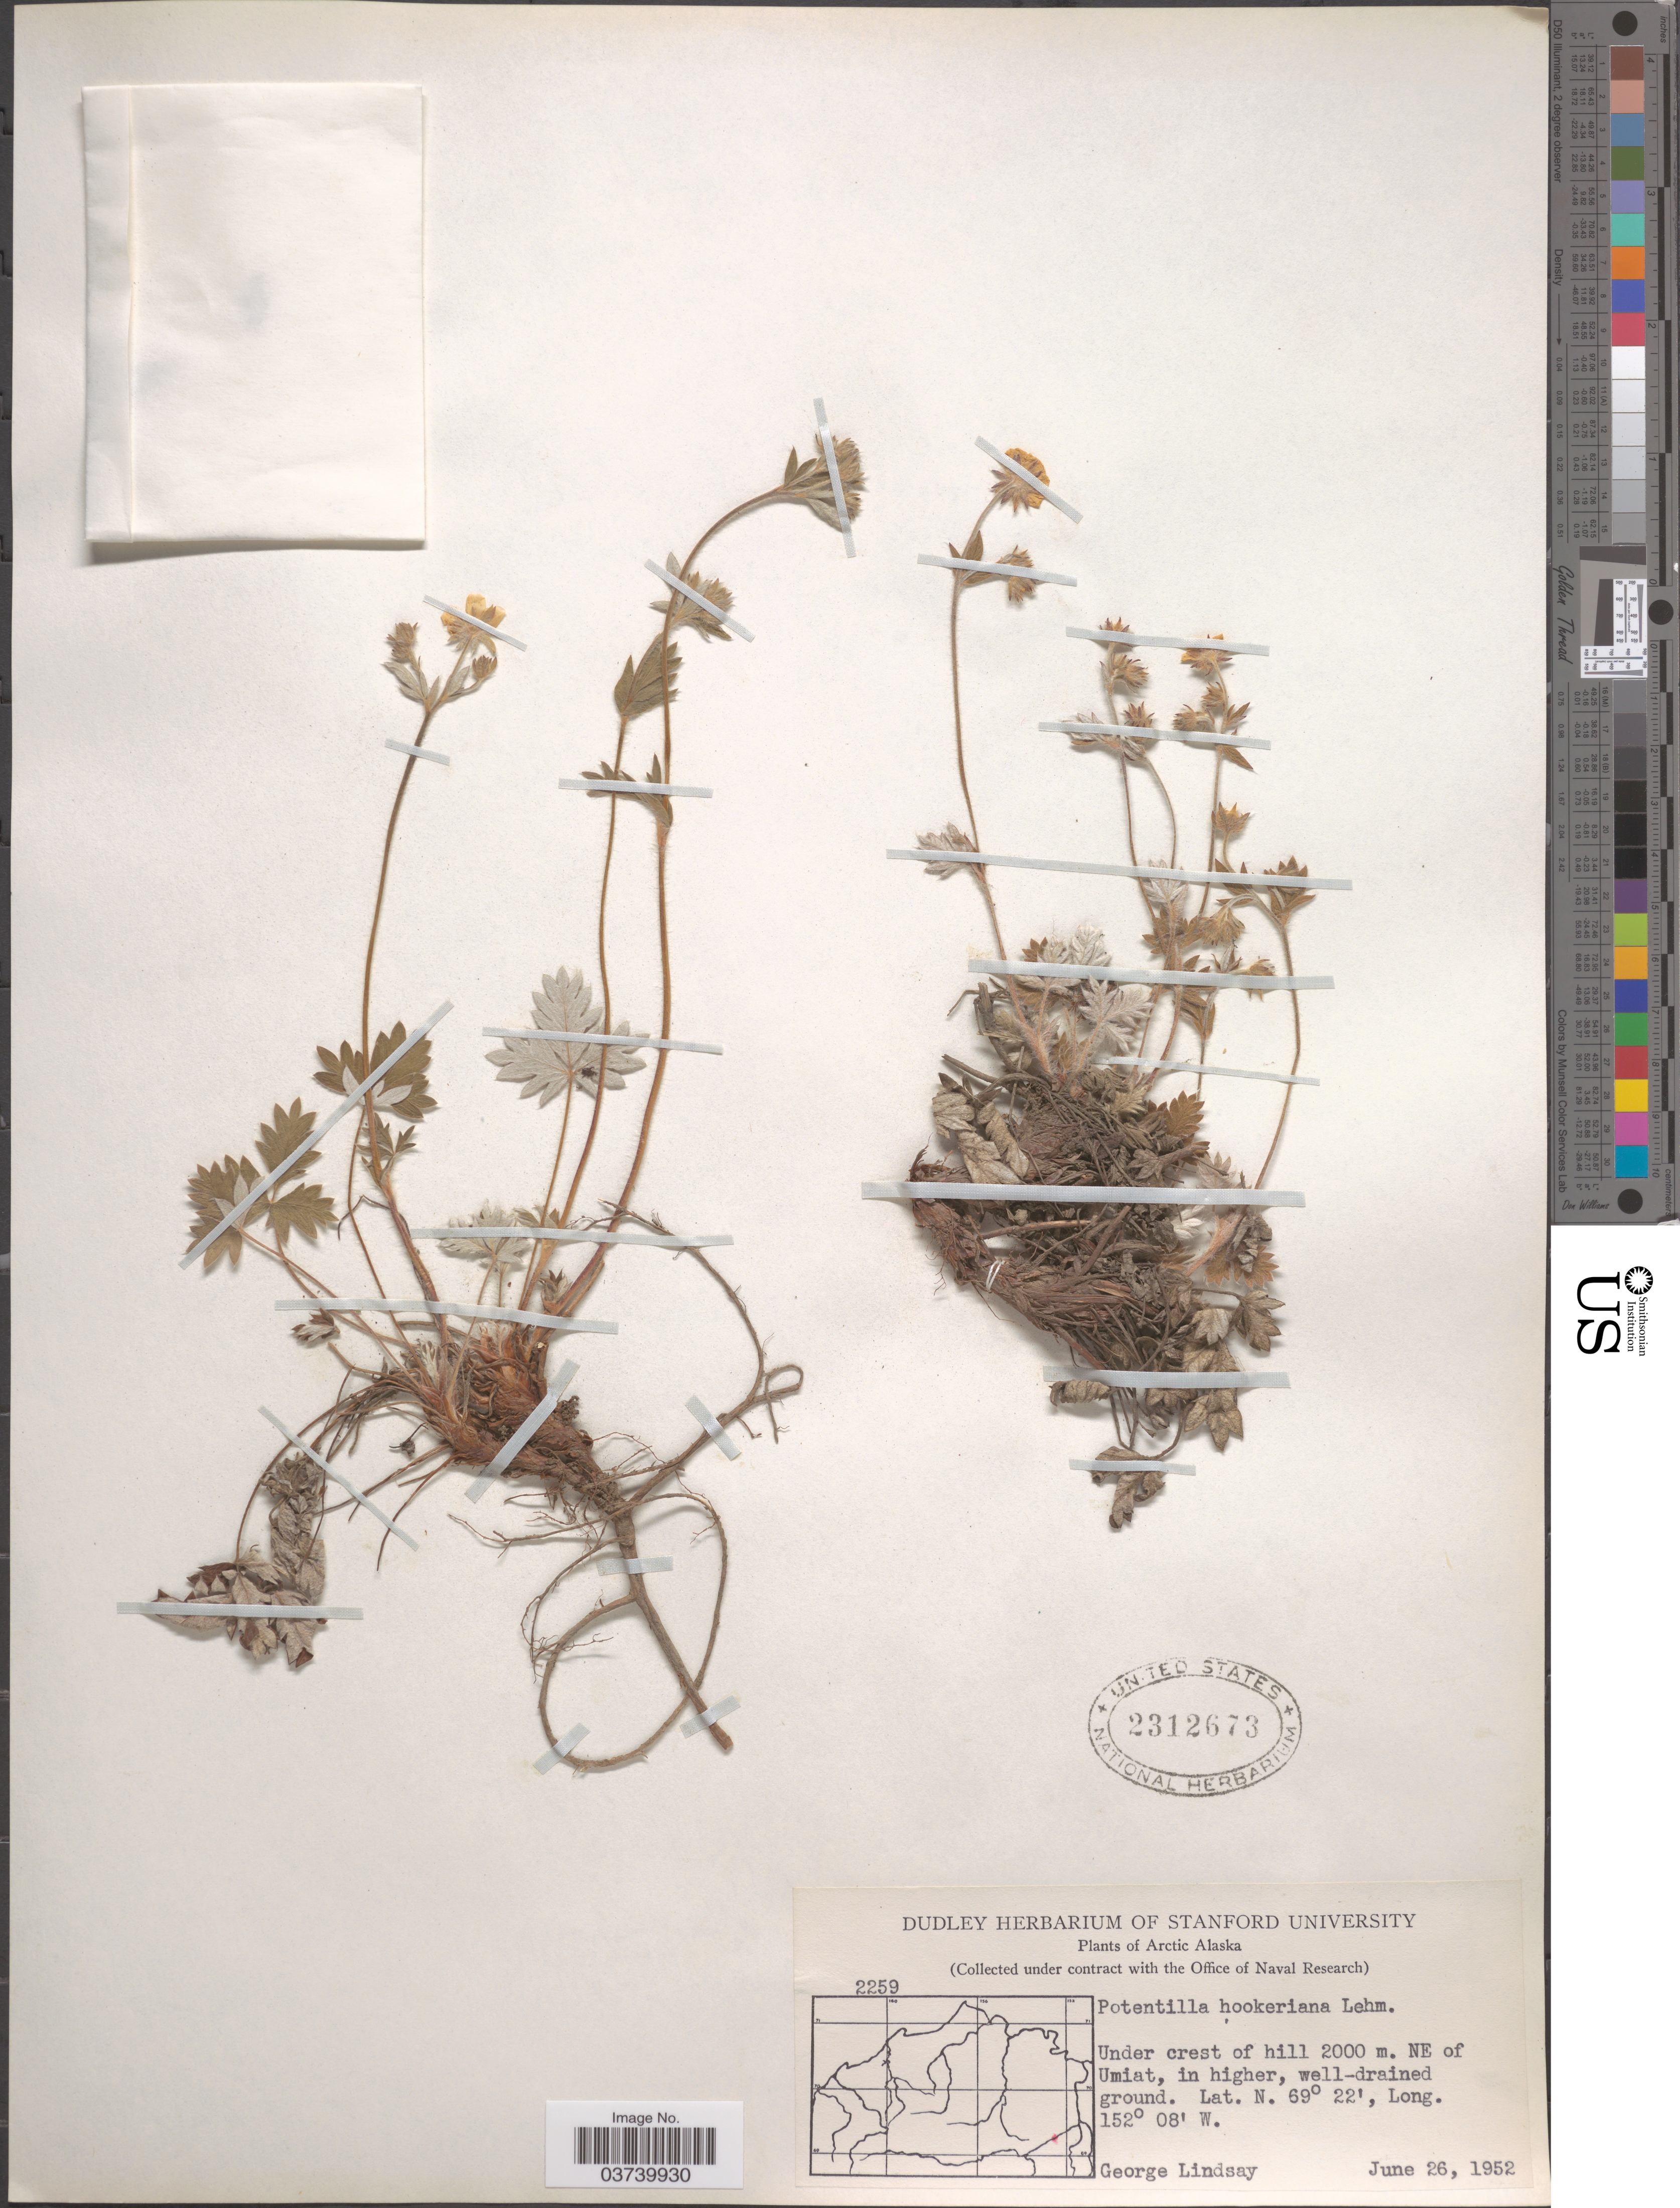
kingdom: Plantae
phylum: Tracheophyta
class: Magnoliopsida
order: Rosales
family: Rosaceae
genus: Potentilla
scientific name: Potentilla hookeriana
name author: F. Lehm.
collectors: G. Lindsay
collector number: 2259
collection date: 1952-06-26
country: United States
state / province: Alaska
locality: Under crest of hill 2000 m. Arctic Alaska. NE of Umiat.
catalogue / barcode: US 2312673